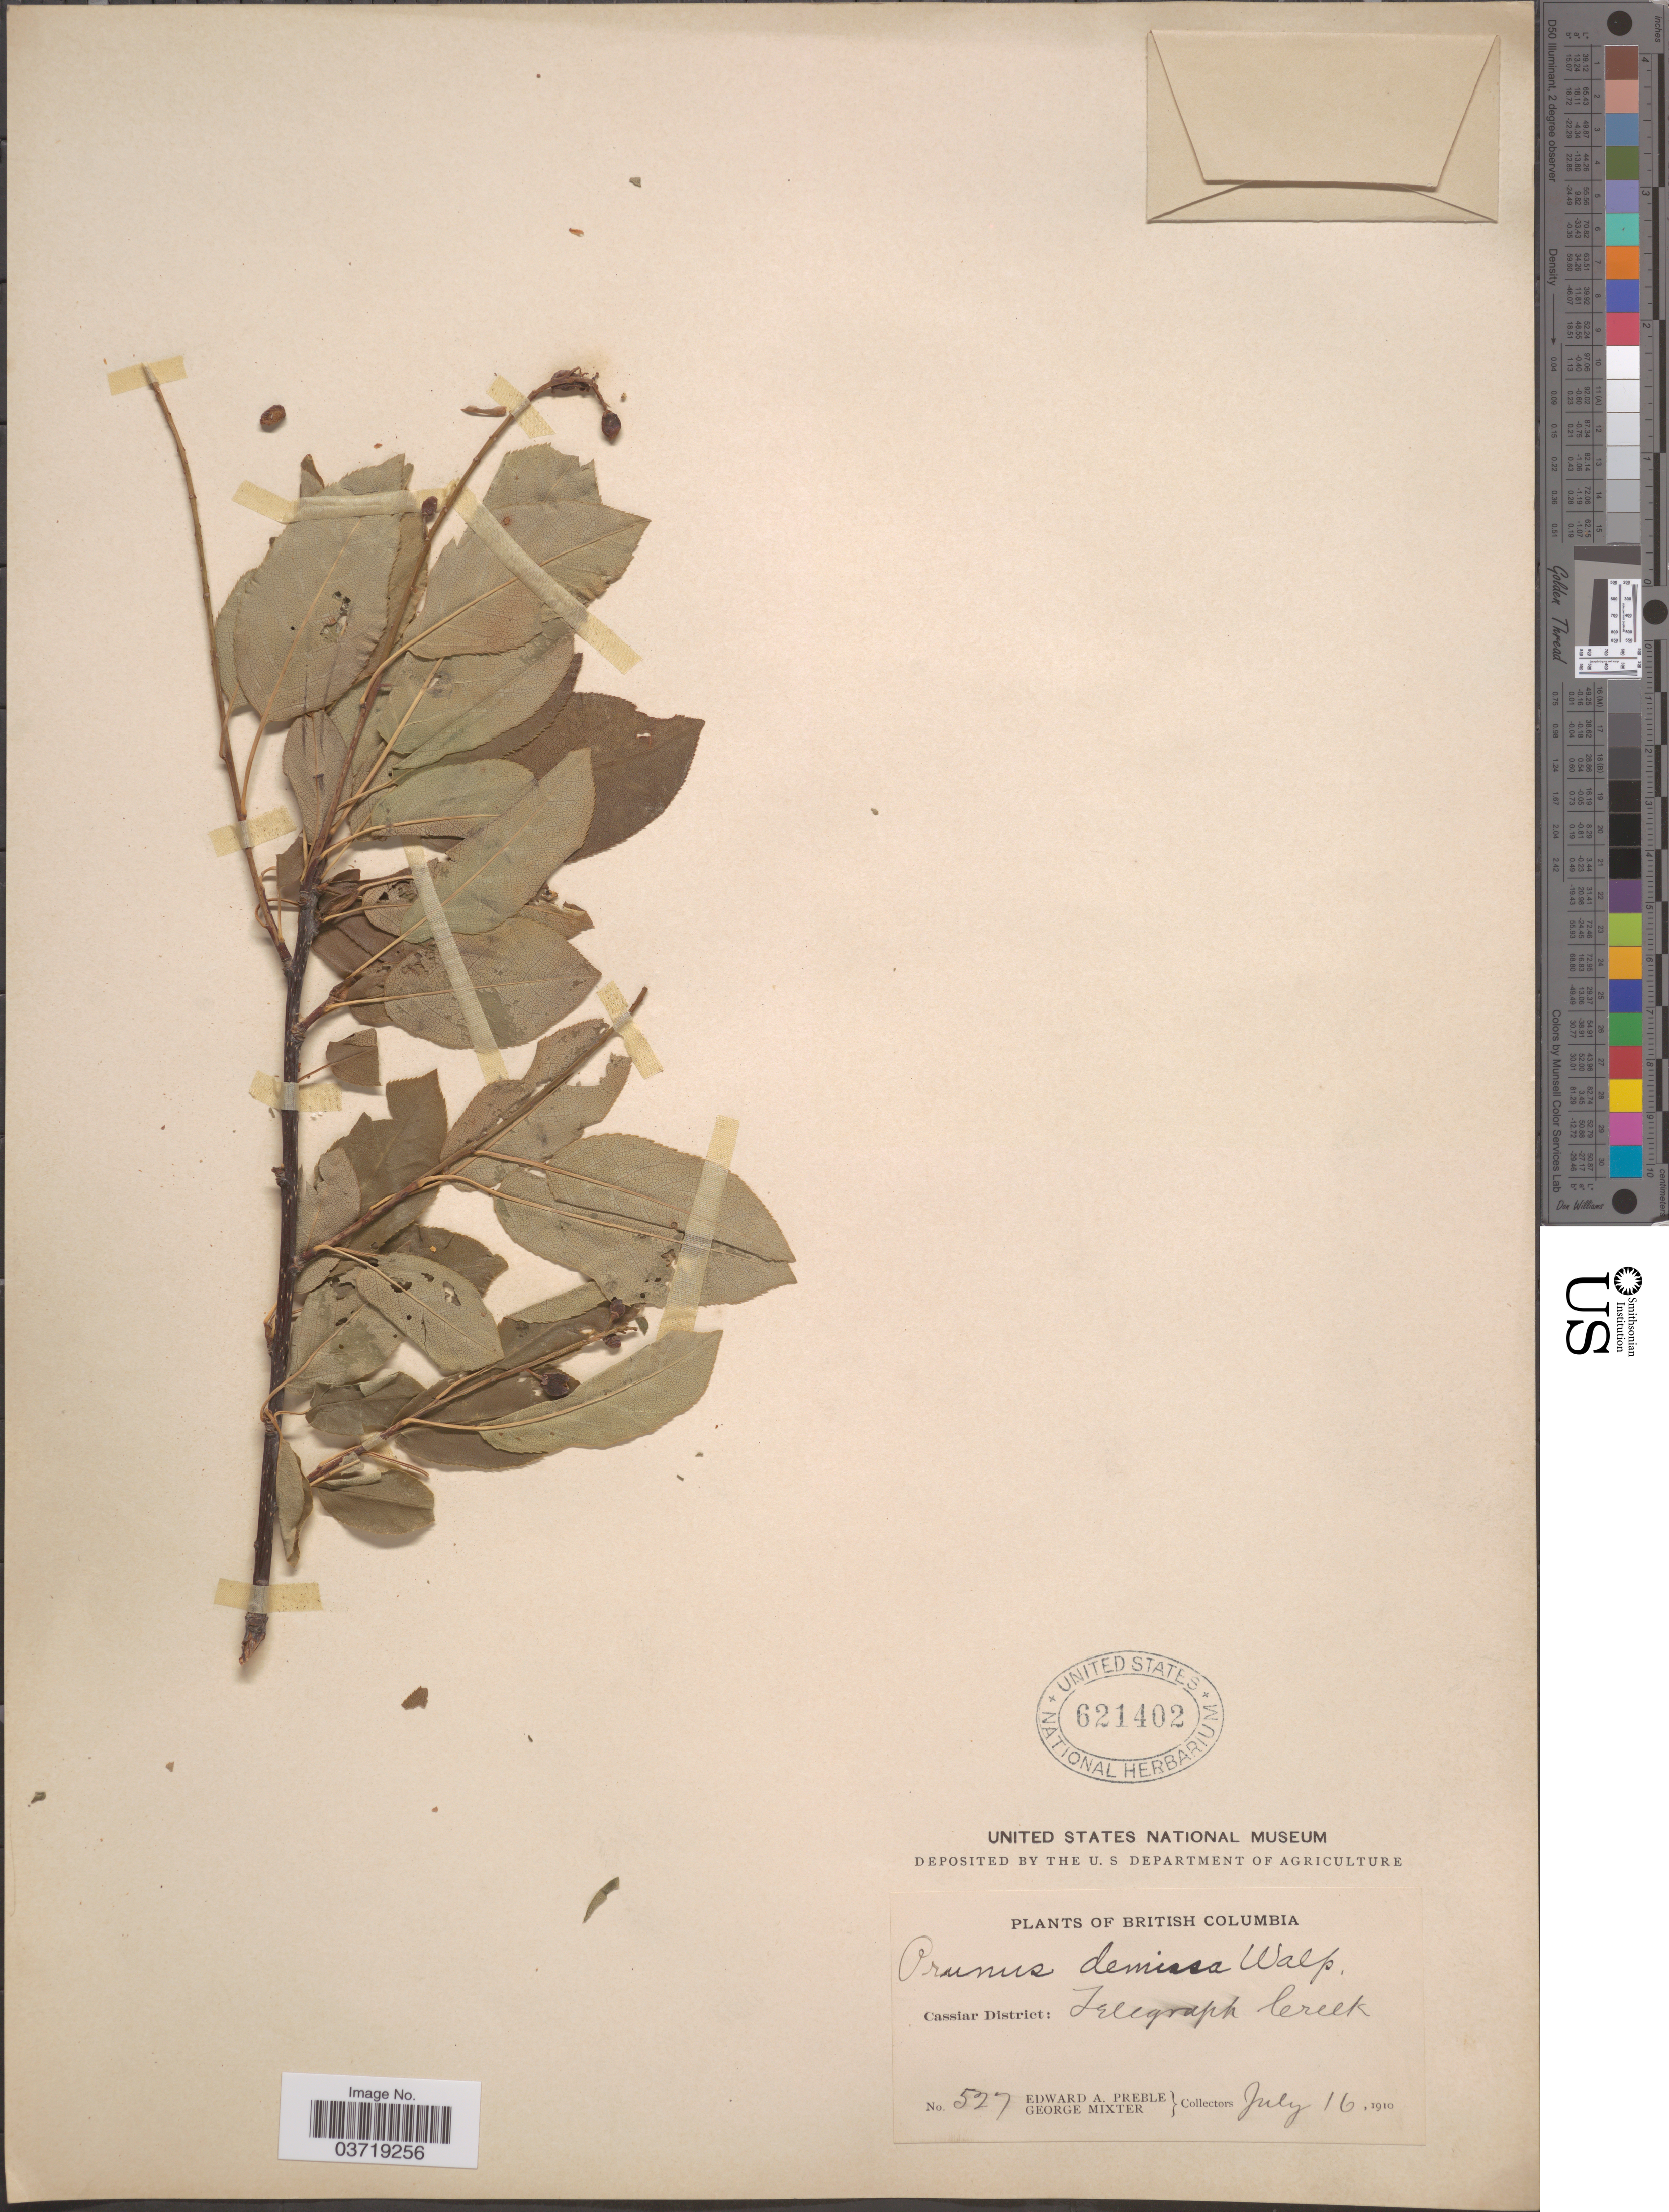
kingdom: Plantae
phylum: Tracheophyta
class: Magnoliopsida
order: Rosales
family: Rosaceae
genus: Prunus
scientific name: Prunus virginiana var. demissa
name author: (Nutt.) Torr.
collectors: E. Preble & G. Mixter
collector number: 527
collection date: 1910-07-16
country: Canada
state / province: British Columbia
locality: Cassiar District: Telegraph Creek.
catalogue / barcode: US 621402